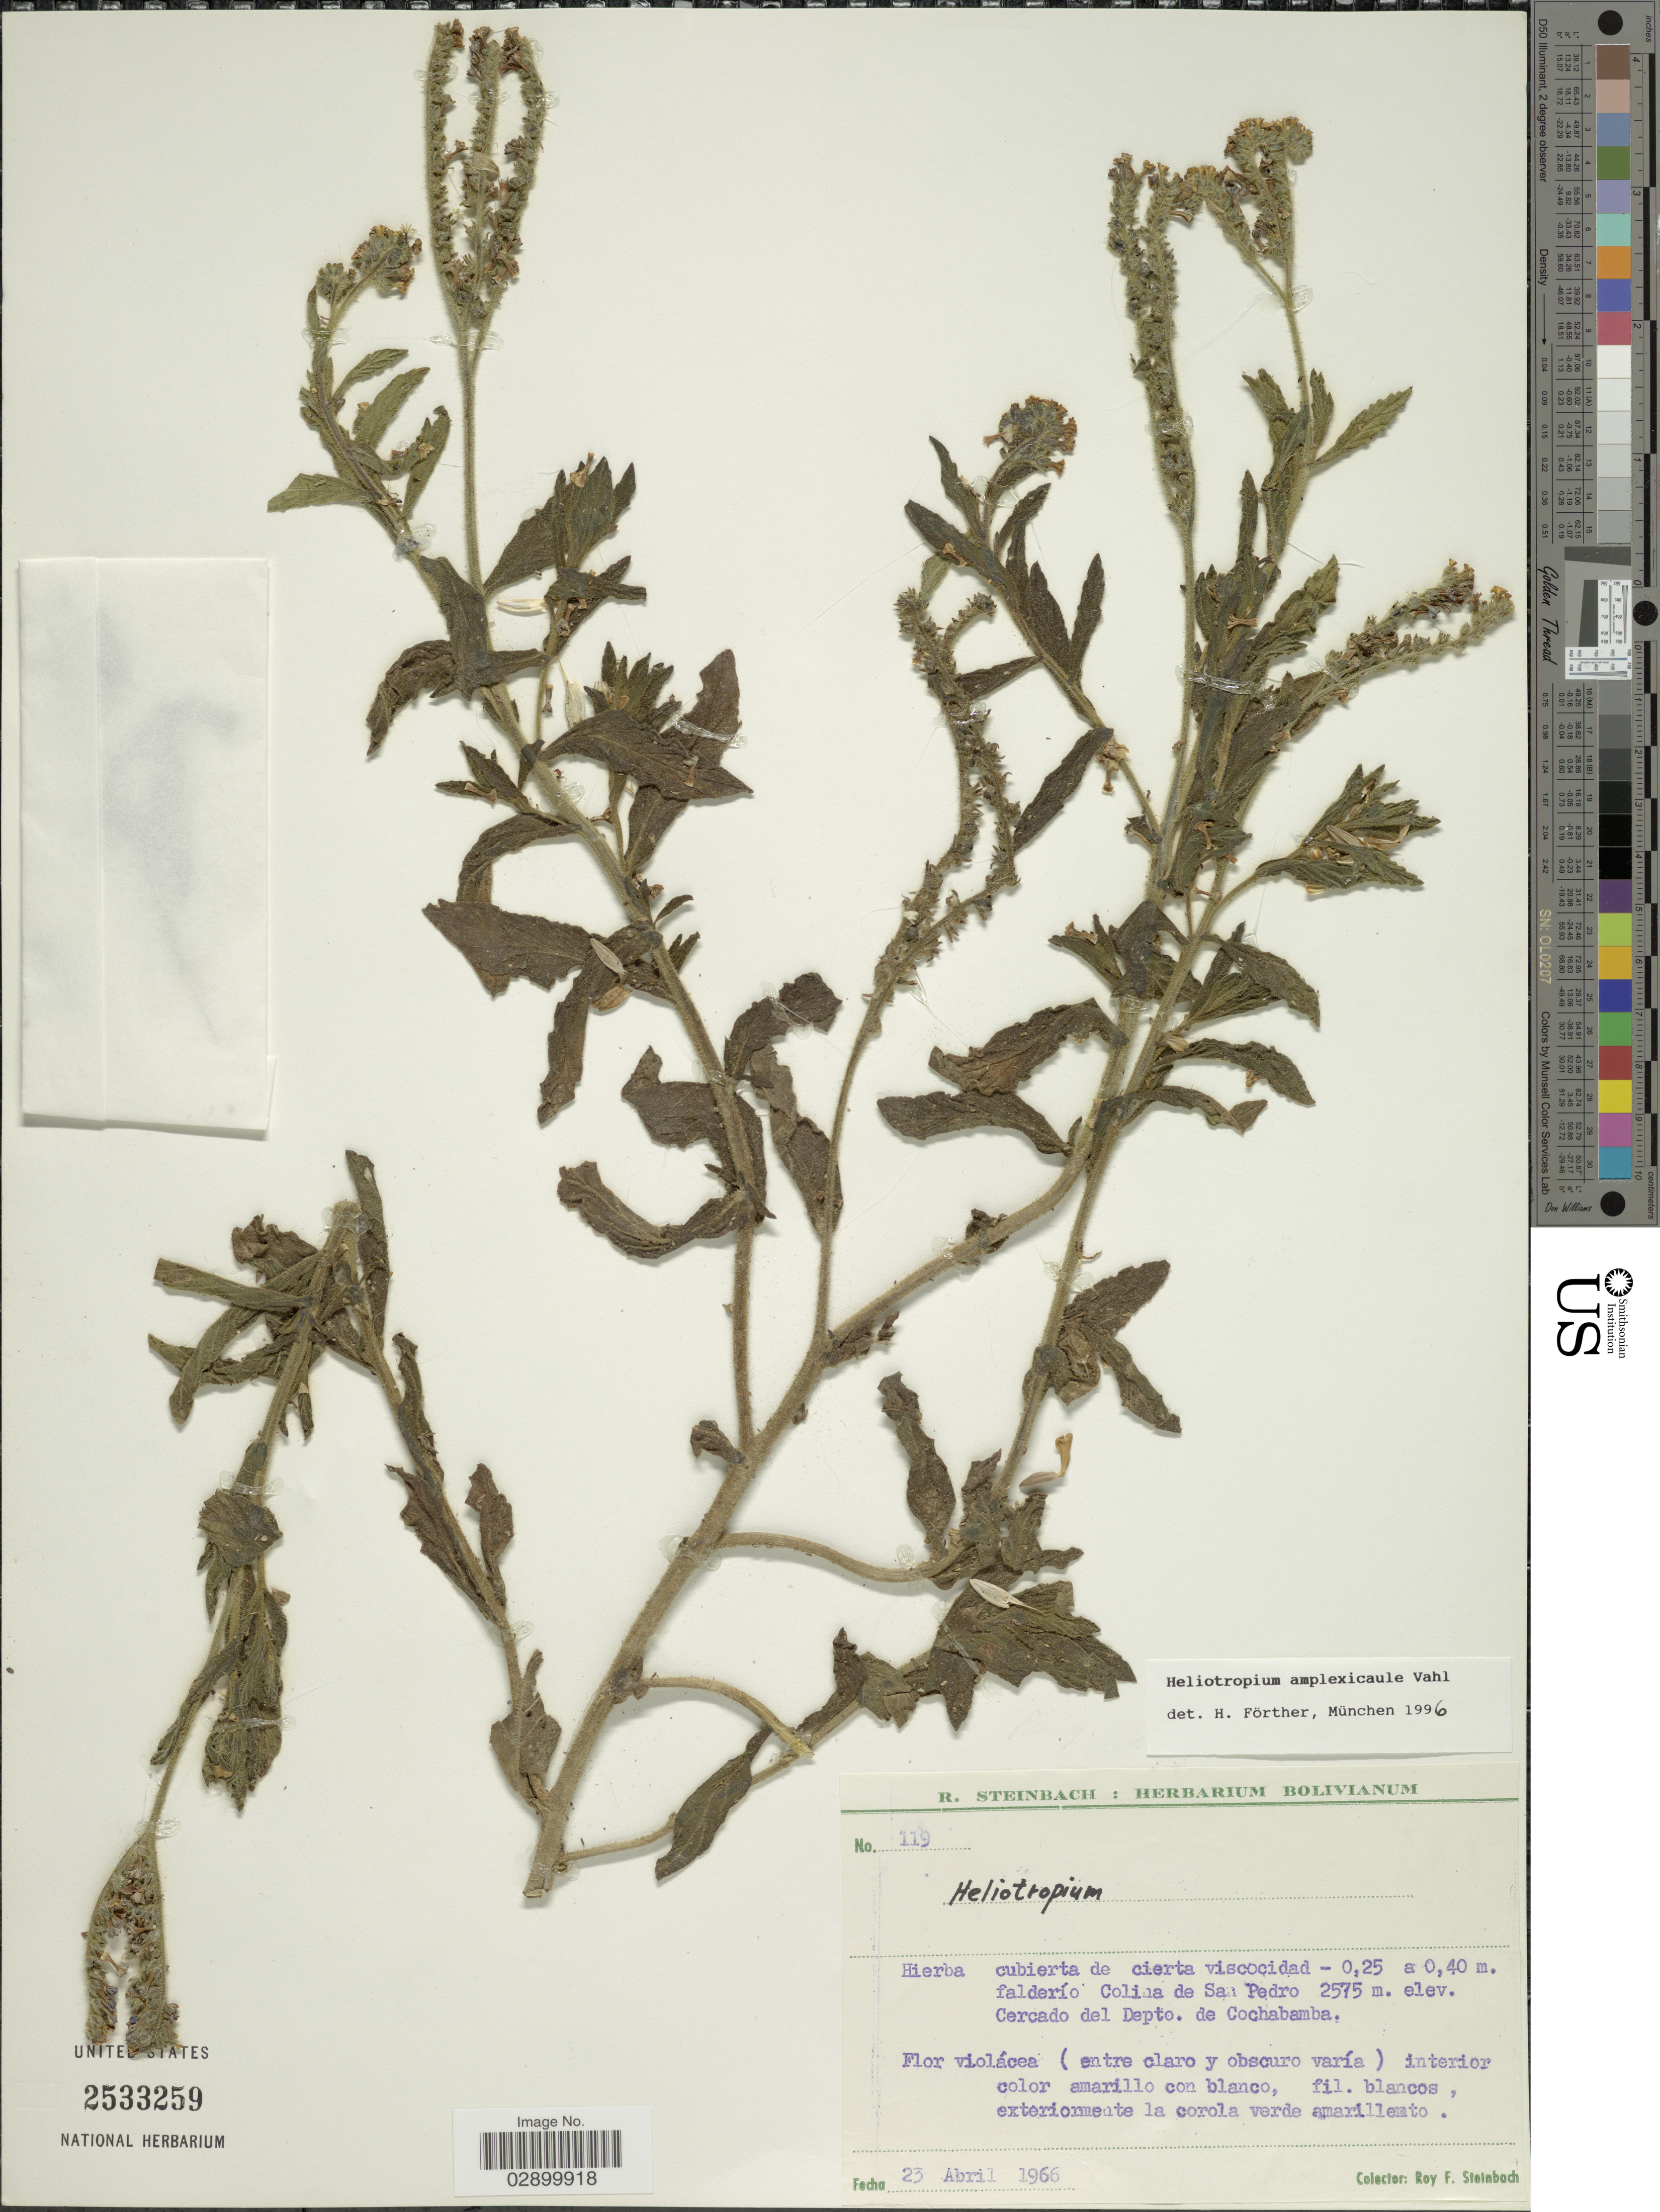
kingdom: Plantae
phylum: Tracheophyta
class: Magnoliopsida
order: Boraginales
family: Heliotropiaceae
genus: Heliotropium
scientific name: Heliotropium amplexicaule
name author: Vahl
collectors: R. F. Steinbach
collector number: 119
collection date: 1966-04-23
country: Bolivia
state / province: Cochabamba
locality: Colina de San Pedro. Cercado del Depto. de Cochabamba.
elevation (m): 2575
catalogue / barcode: US 2533259